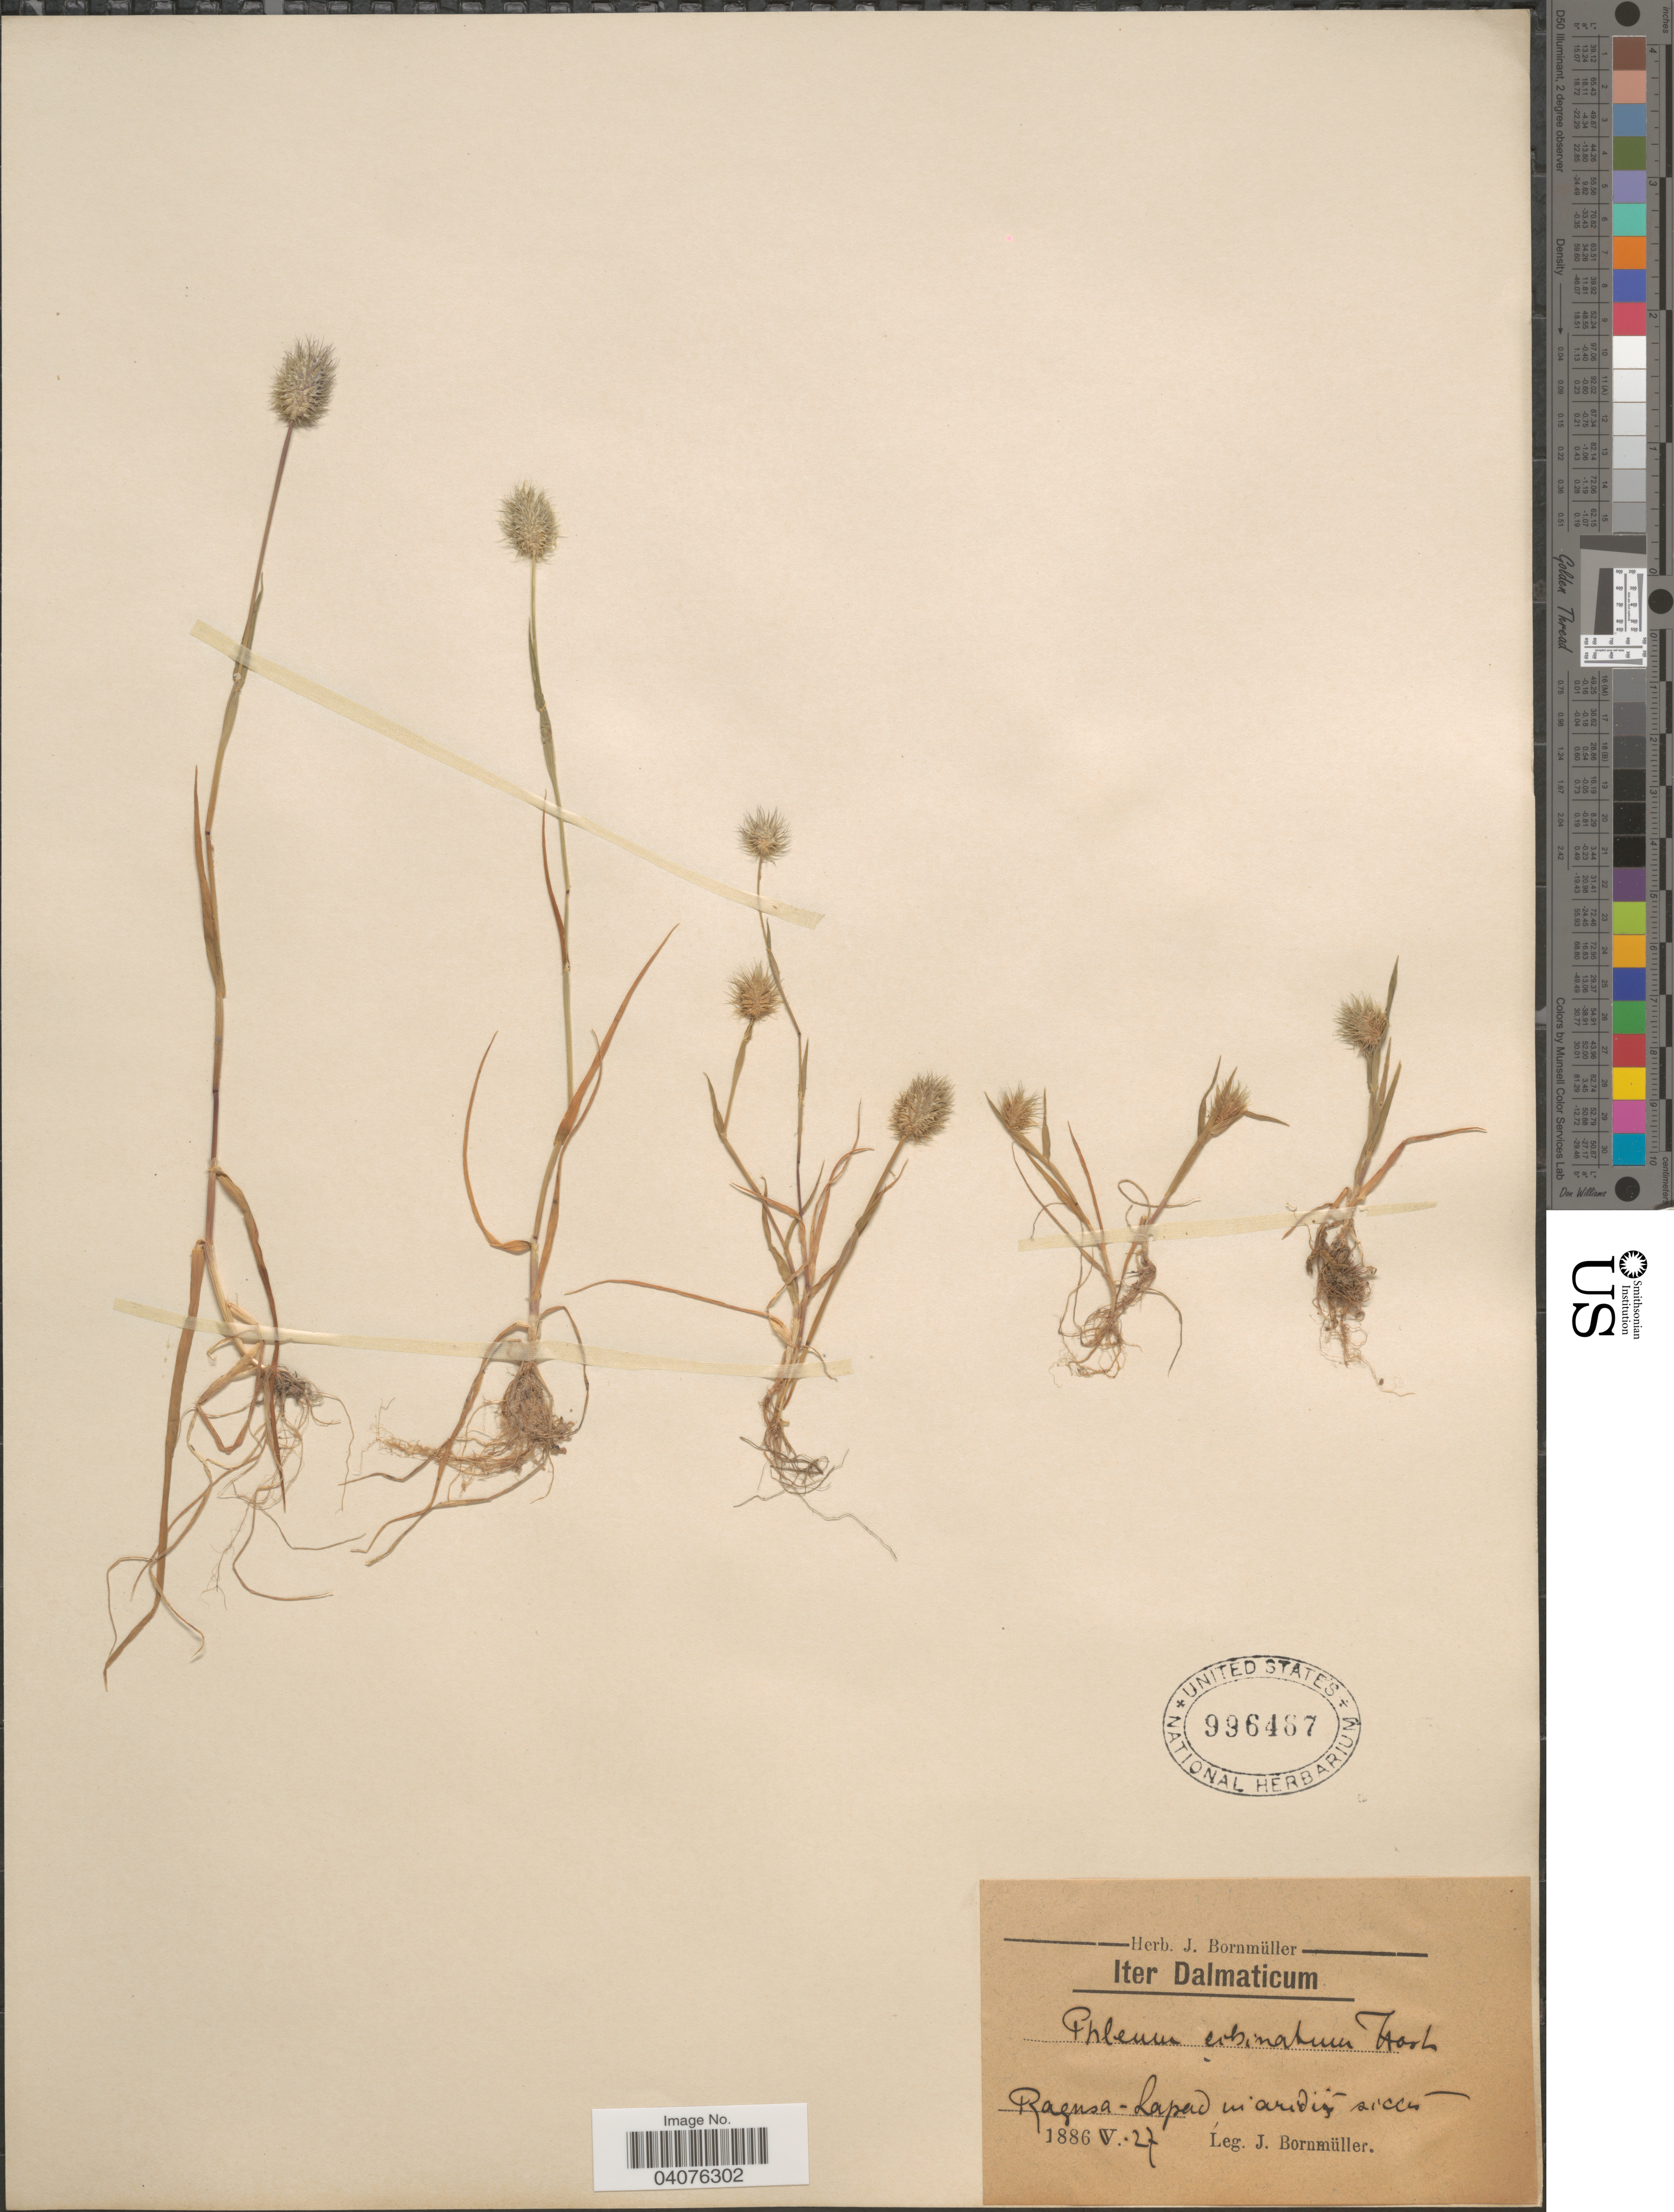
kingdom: Plantae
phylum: Tracheophyta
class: Liliopsida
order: Poales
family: Poaceae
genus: Phleum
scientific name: Phleum echinatum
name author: Host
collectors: J. Bornmüller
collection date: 1886-04-27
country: Croatia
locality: Dalmaticum. Ragusa-Lapad, in aridis siccus.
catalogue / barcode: US 996467